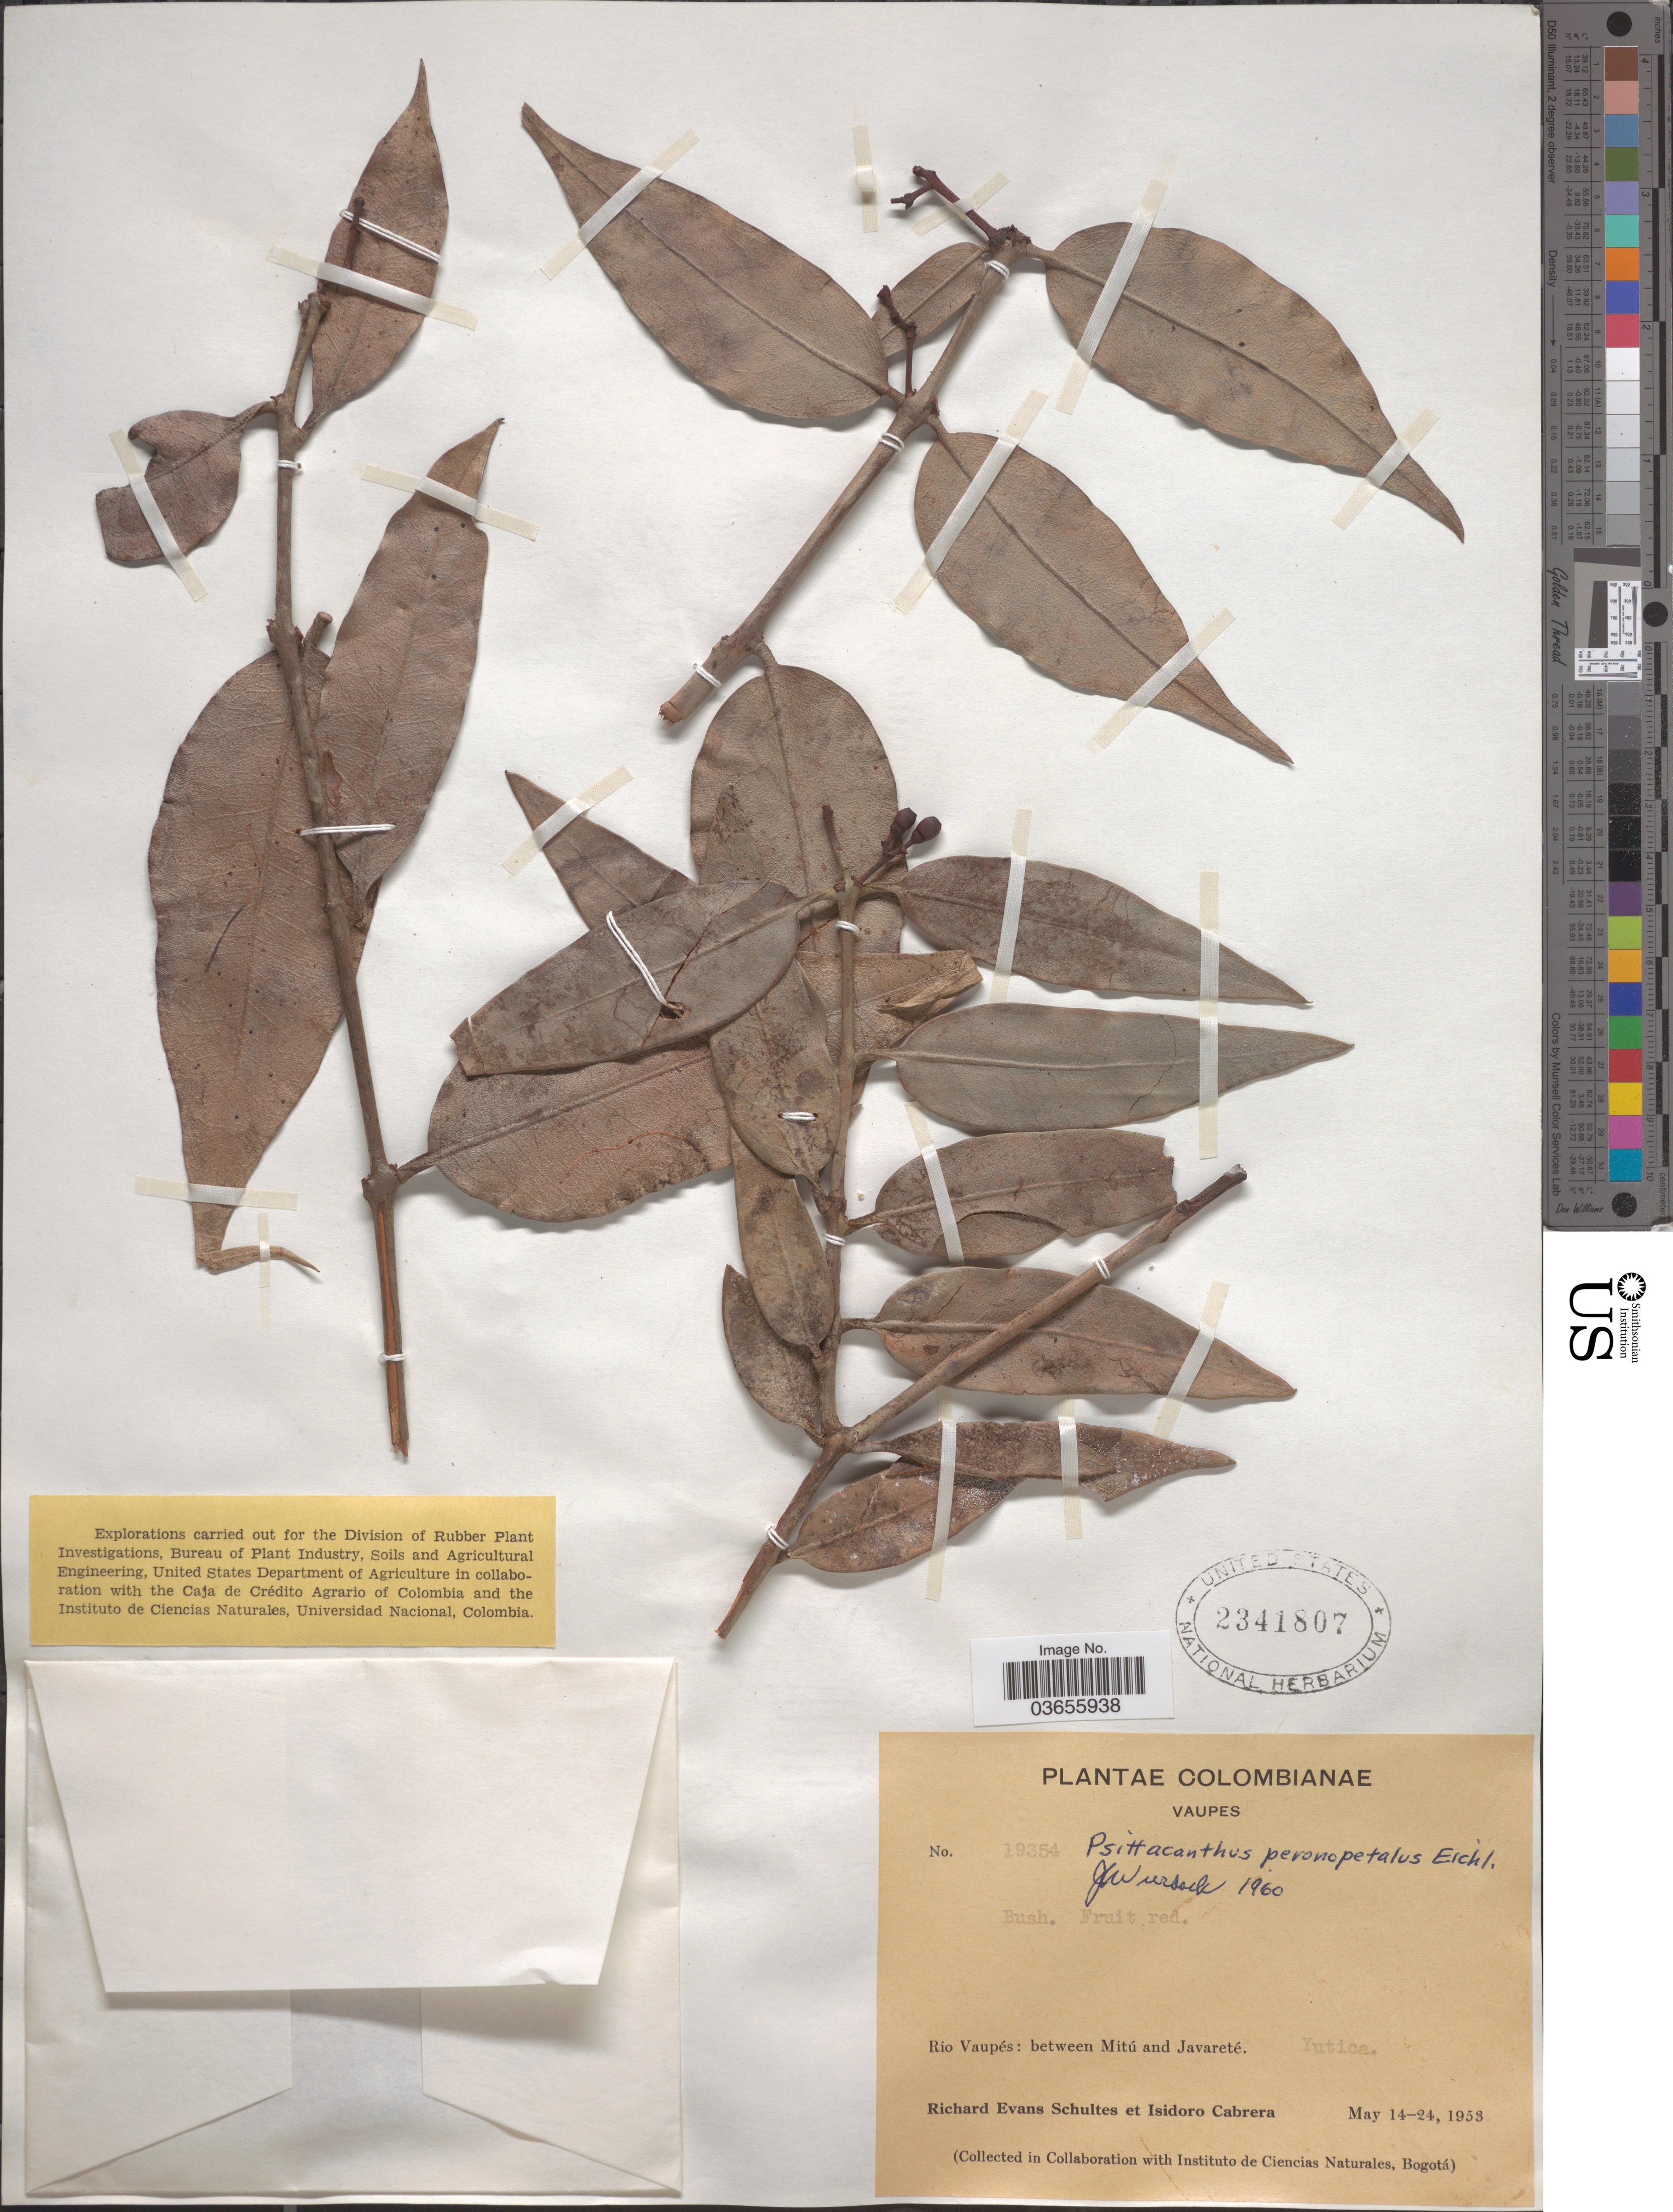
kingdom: Plantae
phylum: Tracheophyta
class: Magnoliopsida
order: Santalales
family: Loranthaceae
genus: Psittacanthus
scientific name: Psittacanthus peronopetalus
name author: Eichler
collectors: R. E. Schultes & I. Cabrera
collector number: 19354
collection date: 1953-05-14/1953-05-24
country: Colombia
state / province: Vaupés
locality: Río Vaupés: between Mitú and Javareté. Yutica.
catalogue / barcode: US 2341807